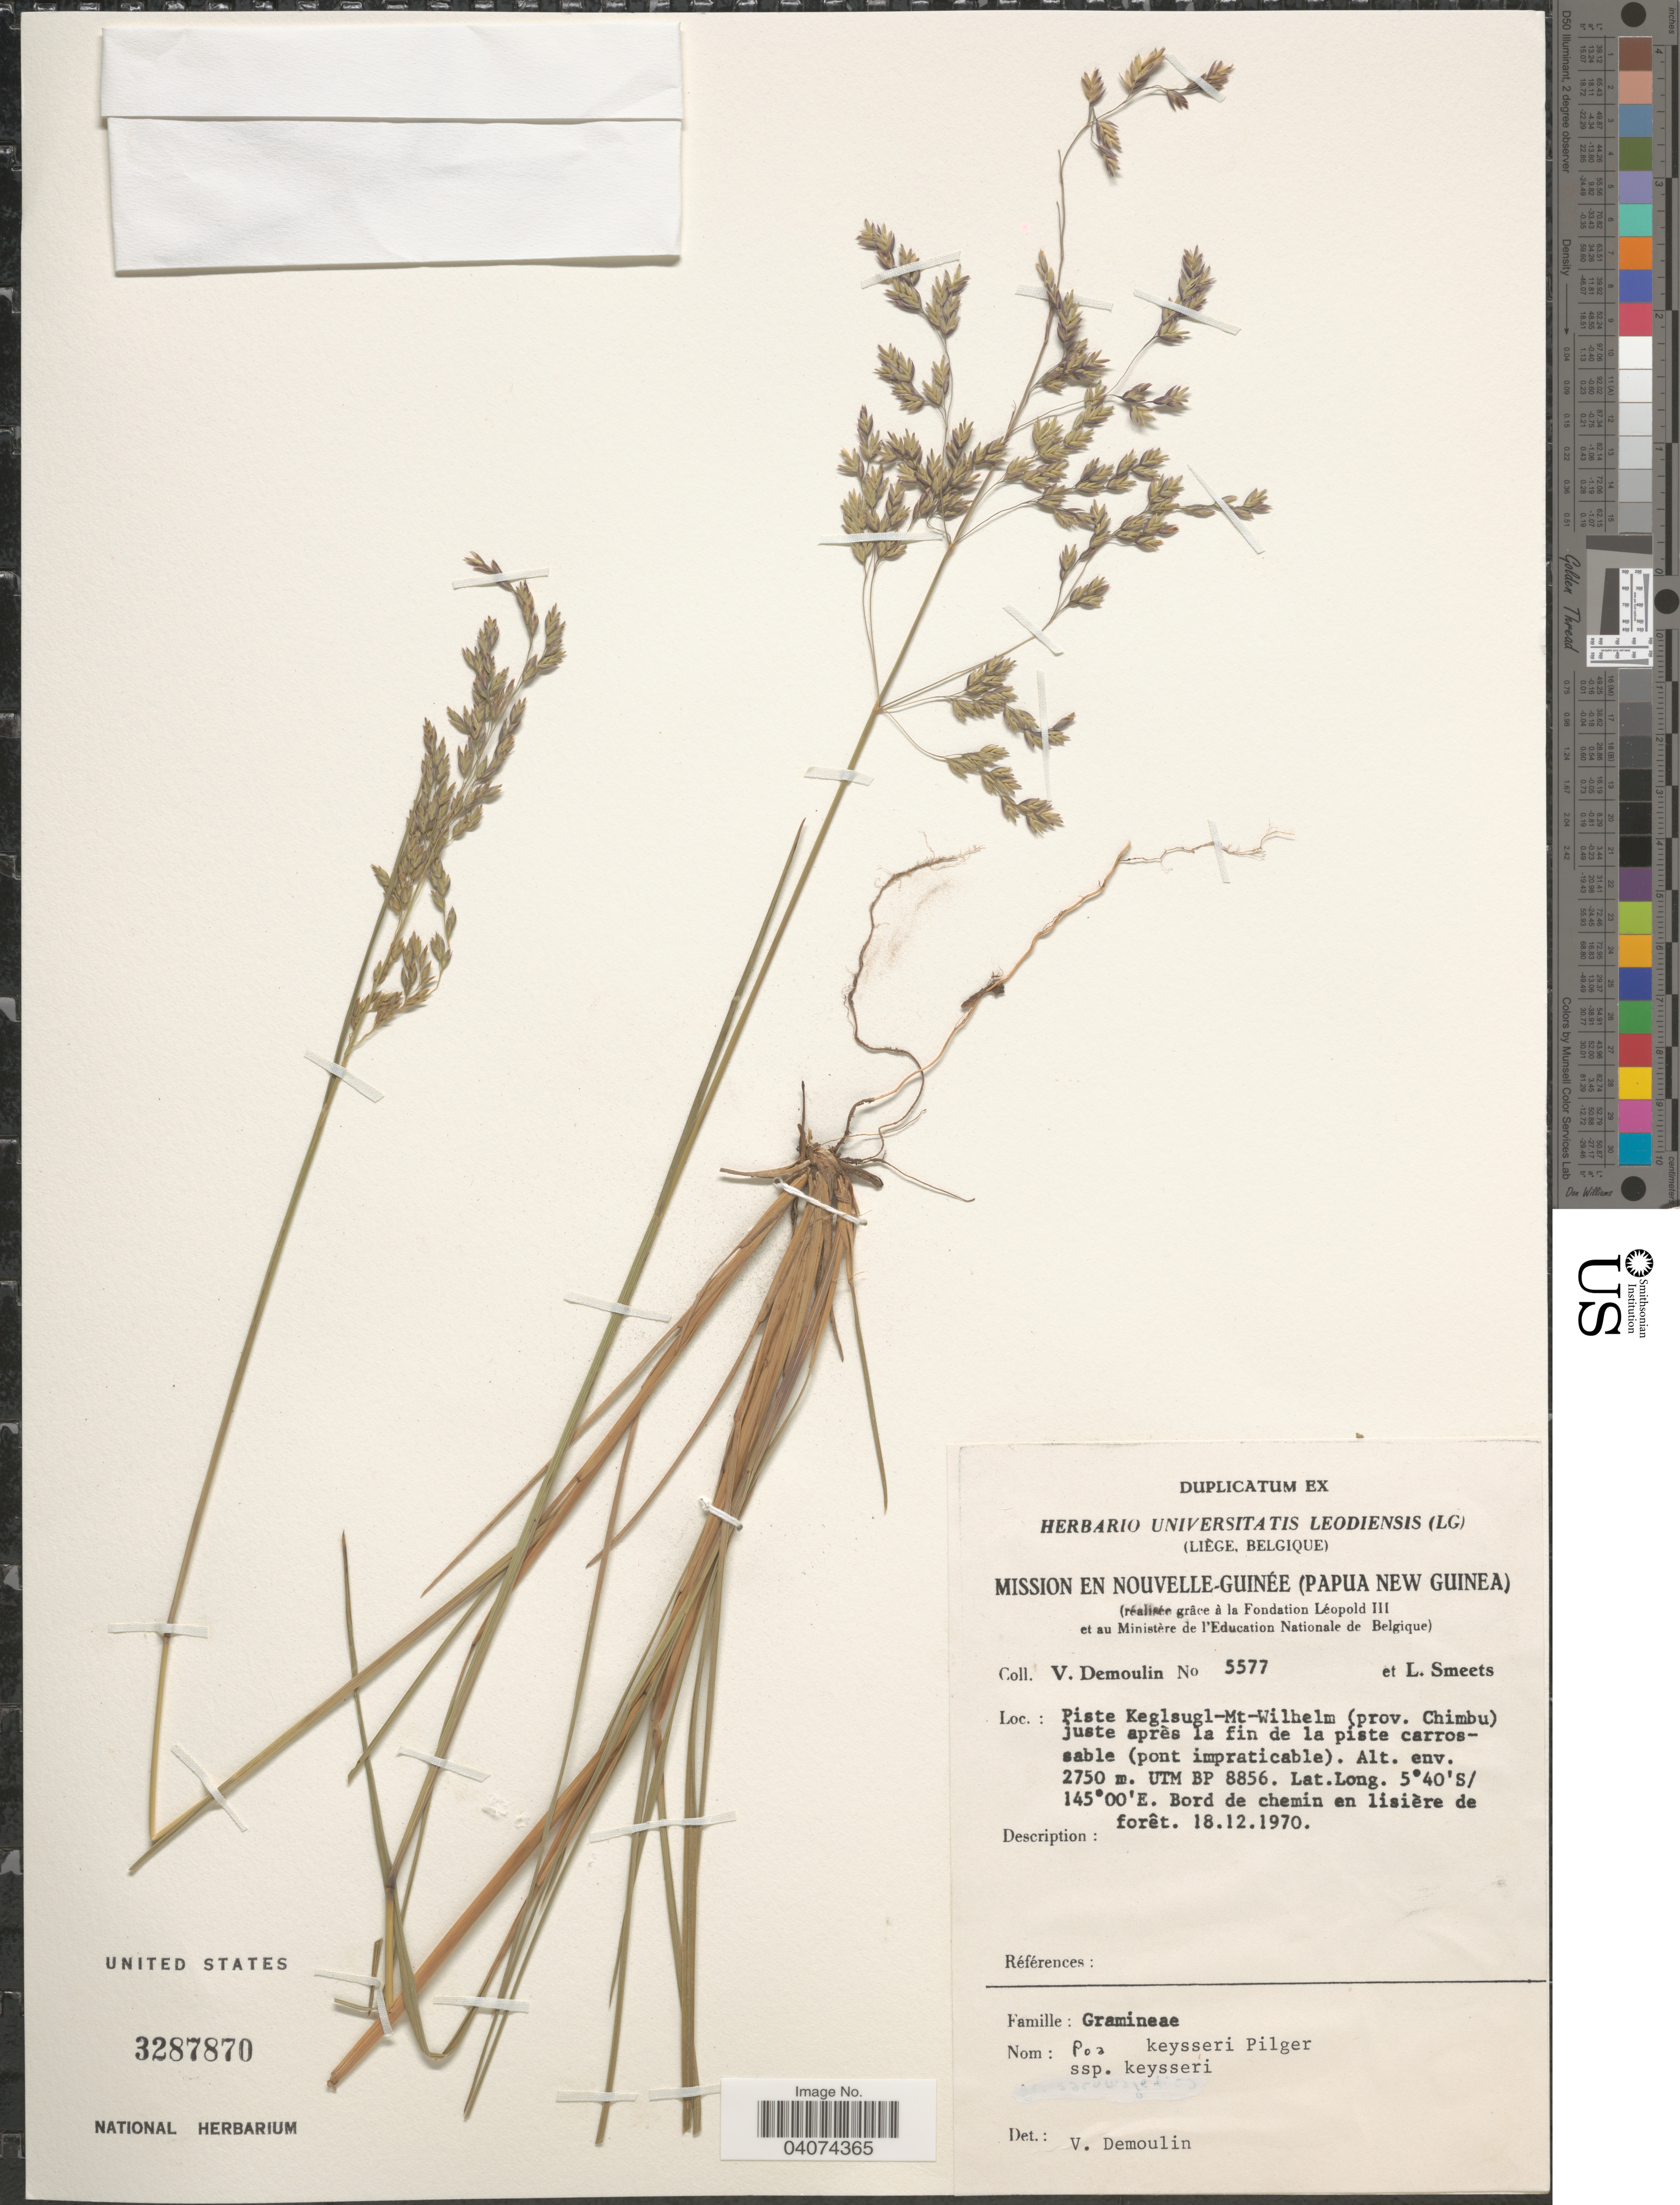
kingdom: Plantae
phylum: Tracheophyta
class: Liliopsida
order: Poales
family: Poaceae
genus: Poa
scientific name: Poa keysseri subsp. keysseri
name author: Pilg.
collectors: V. Demoulin & L. Smeets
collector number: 5577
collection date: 1970-12-18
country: Papua New Guinea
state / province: Chimbu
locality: Mission en Nouvelle-Guinée. Piste Keglsugl-Mt-Wilhelm juste après la fin de la piste carrossable (pont impraticable). UTM BP 8856. Bord de chemin en lisière de forêt.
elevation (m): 2750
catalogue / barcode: US 3287870